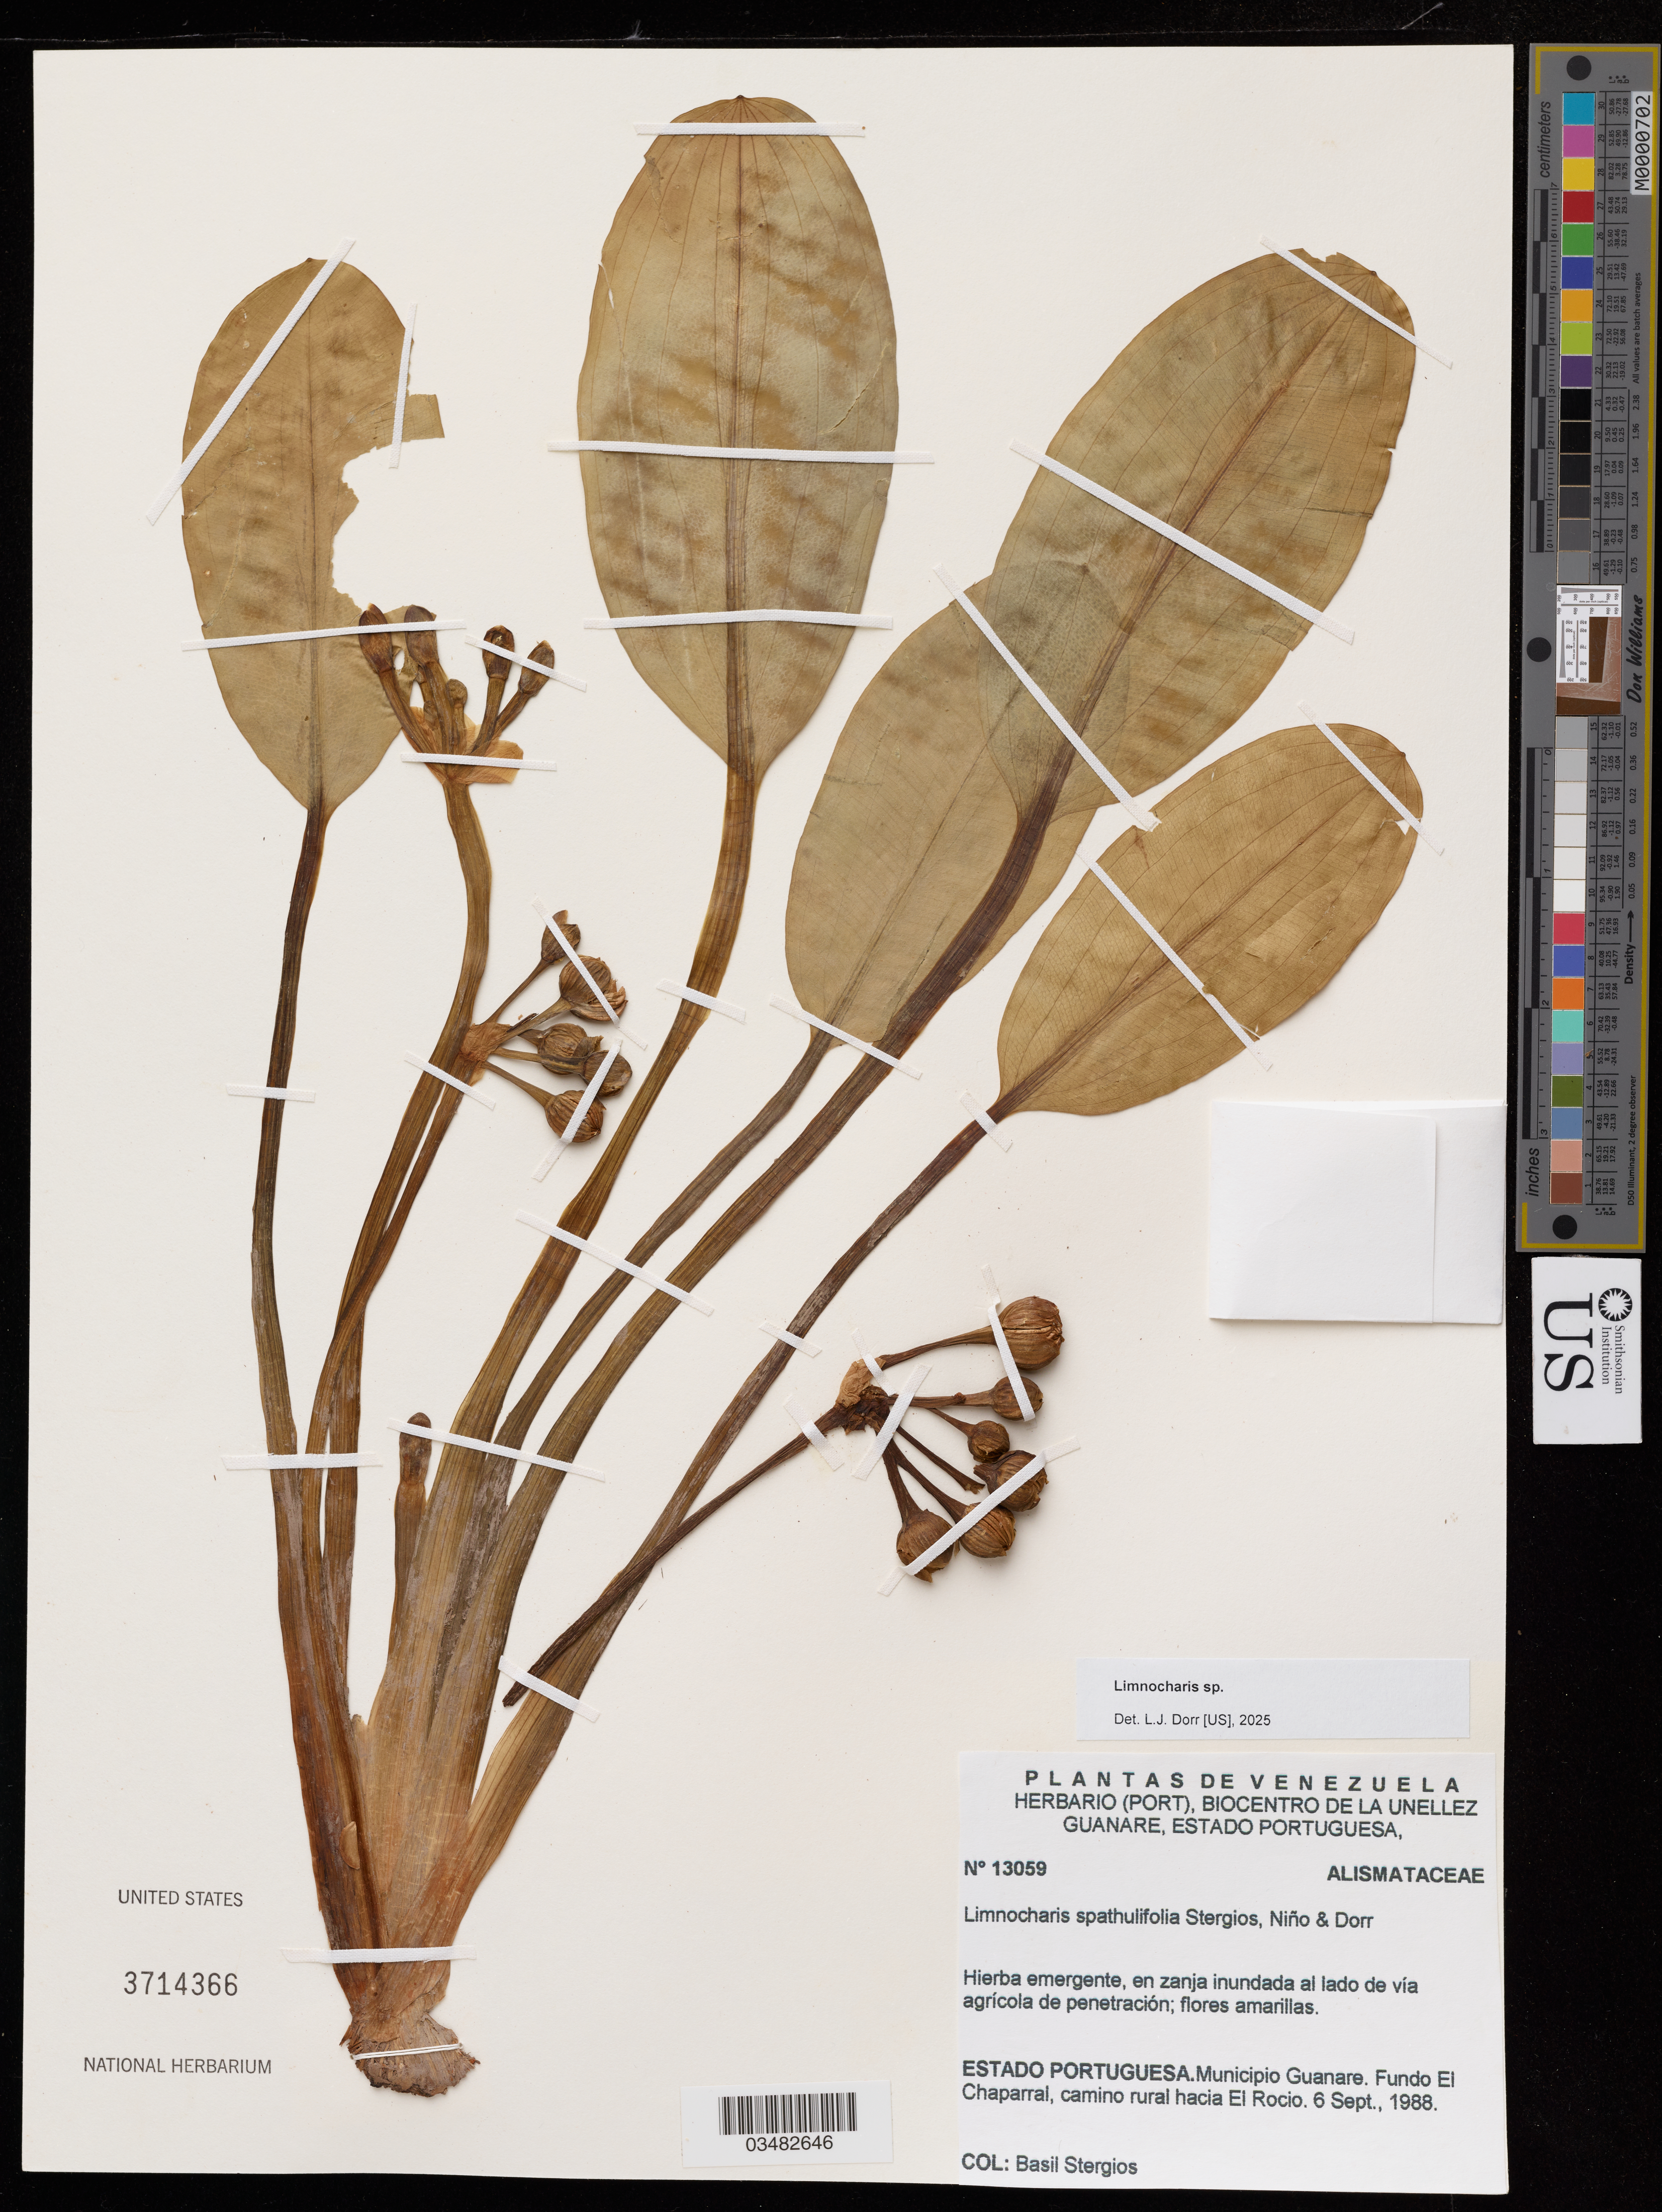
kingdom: Plantae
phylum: Tracheophyta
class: Liliopsida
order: Alismatales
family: Alismataceae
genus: Limnocharis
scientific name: Limnocharis sp.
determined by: Dorr, Laurence J., Curator (BOT), Smithsonian Institution - National Museum of Natural History (UNITED STATES)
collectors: B. G. Stergios & F. J. Ortega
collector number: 13059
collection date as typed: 6 sep 1988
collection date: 1988-09-06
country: Venezuela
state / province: Portuguesa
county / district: Guanare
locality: Fundo El Shaparral, camino rural hacia El Rocio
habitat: en zanja inundada al lado de via agricola de penetracion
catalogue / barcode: US 3714366